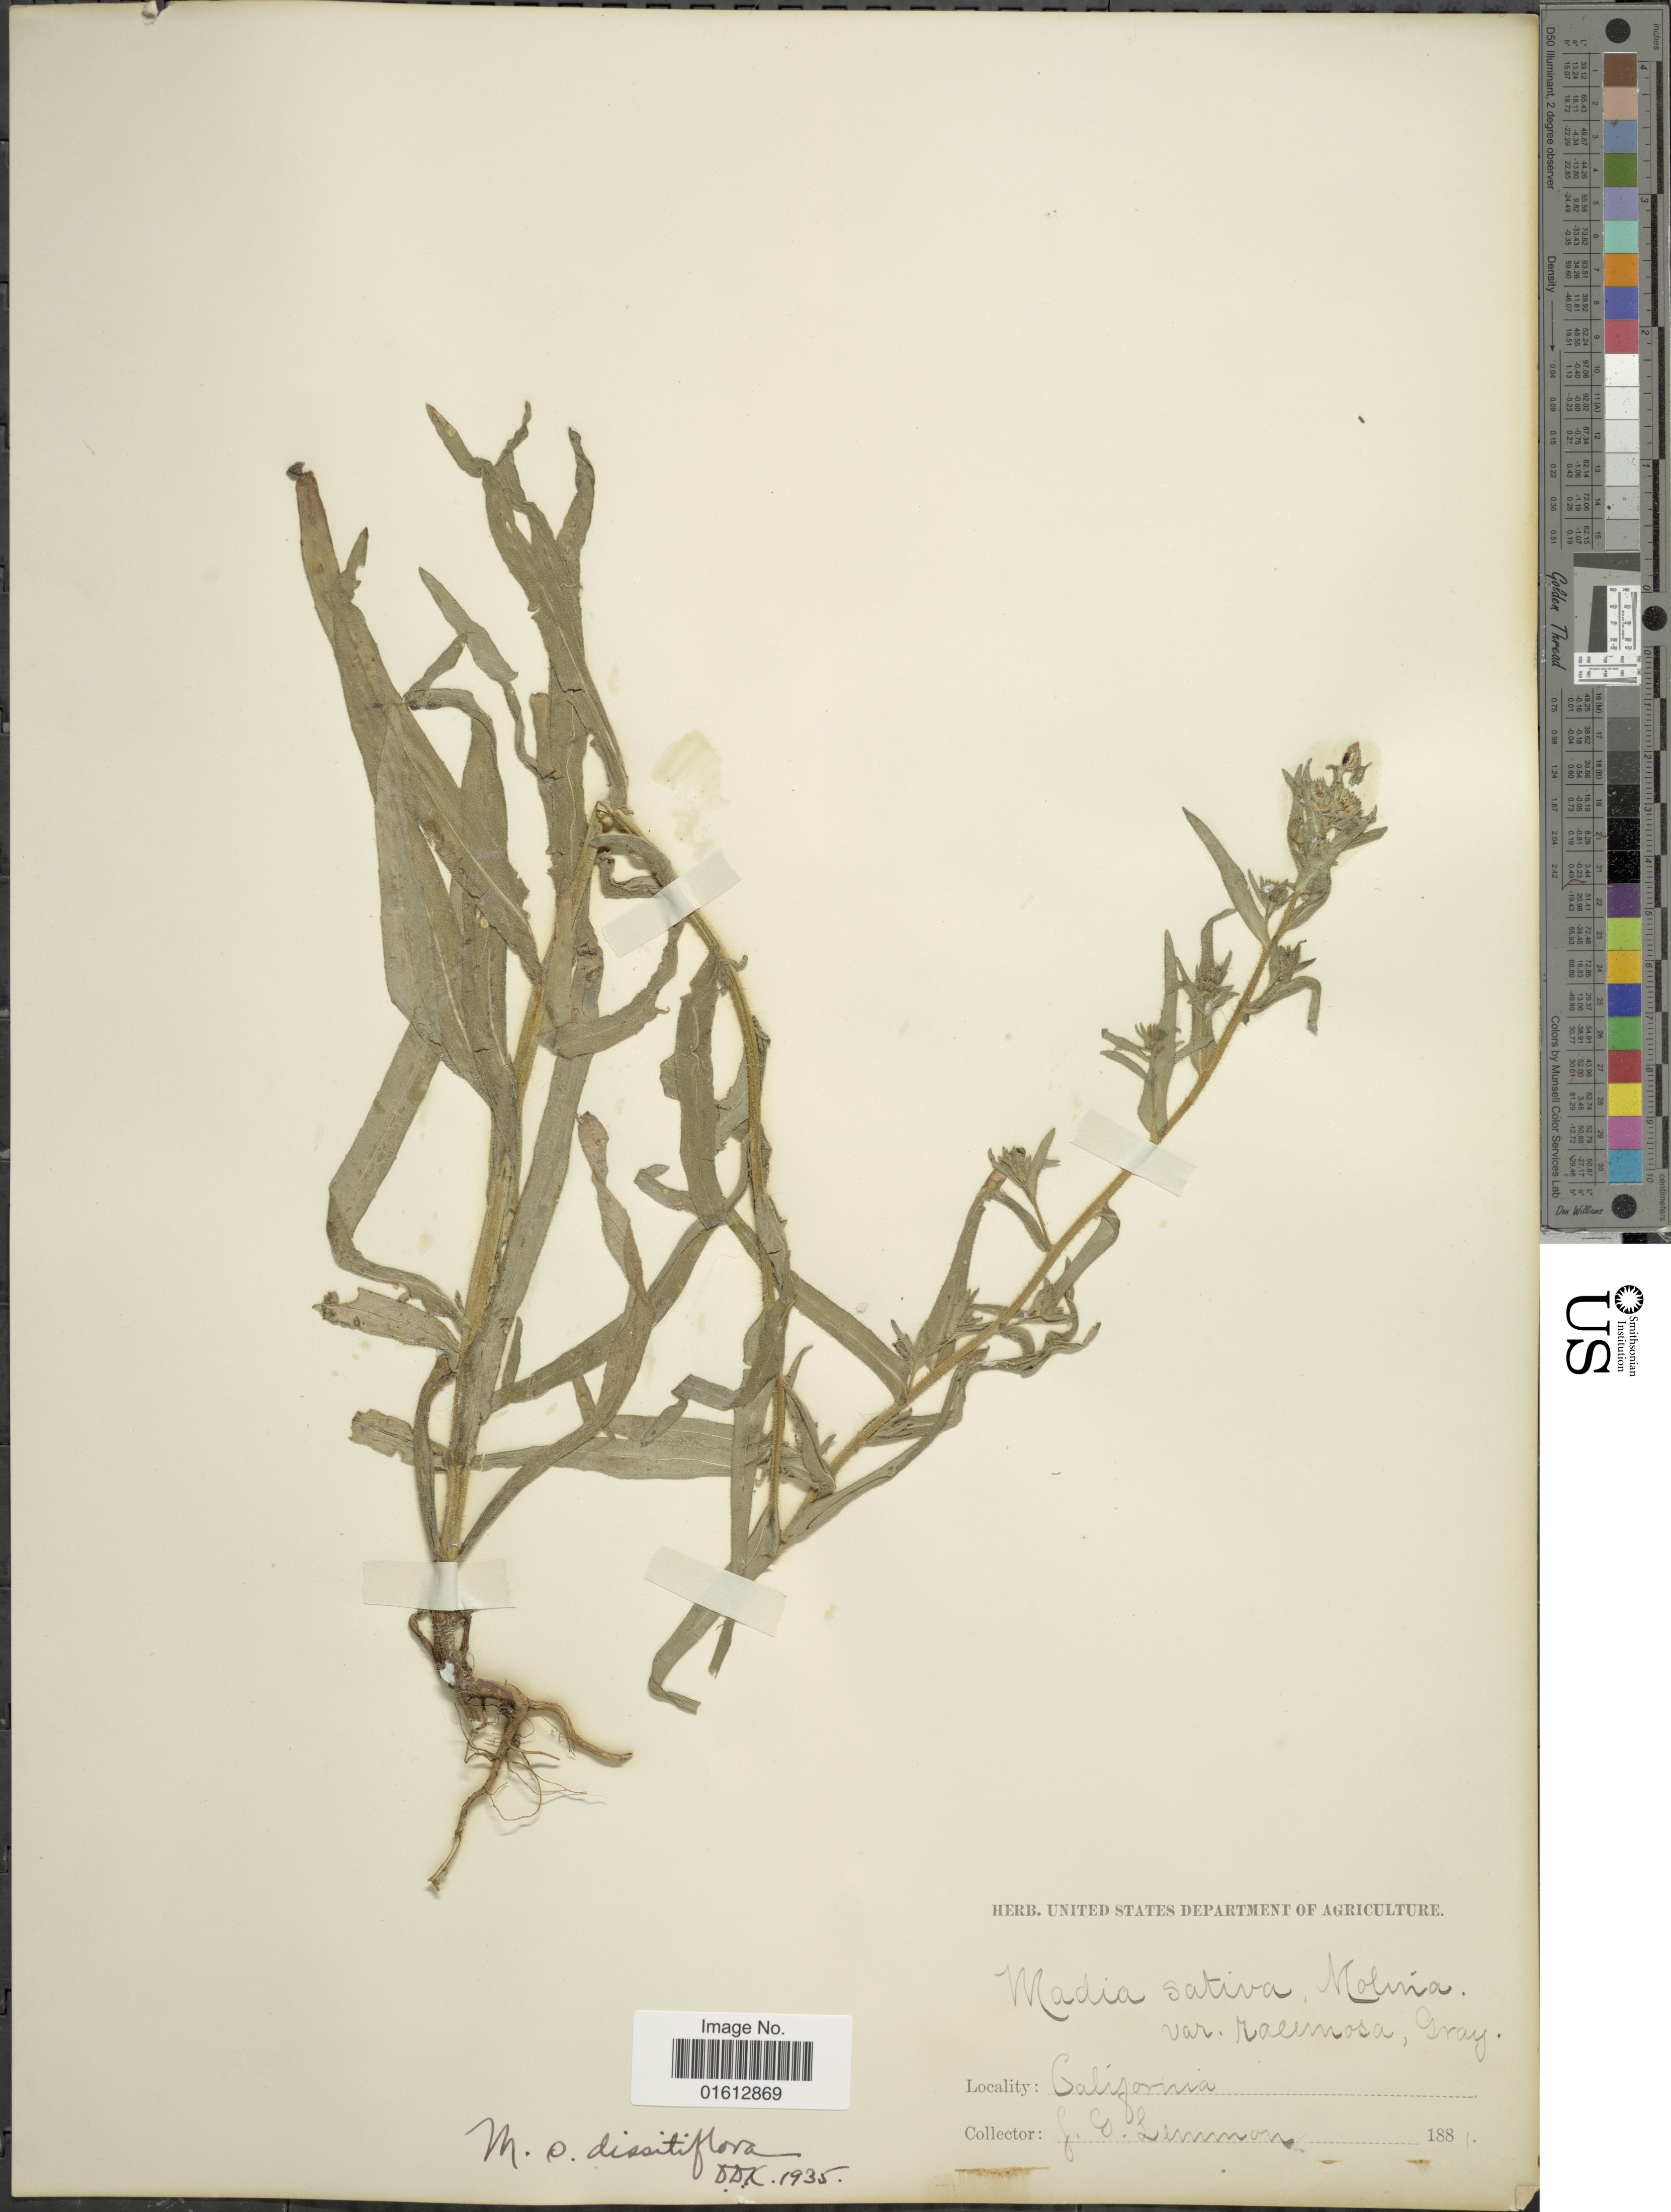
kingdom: Plantae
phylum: Tracheophyta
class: Magnoliopsida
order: Asterales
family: Asteraceae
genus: Madia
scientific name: Madia gracilis subsp. gracilis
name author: (Sm.) D.D. Keck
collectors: J. Lemmon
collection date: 1881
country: United States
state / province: California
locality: California.